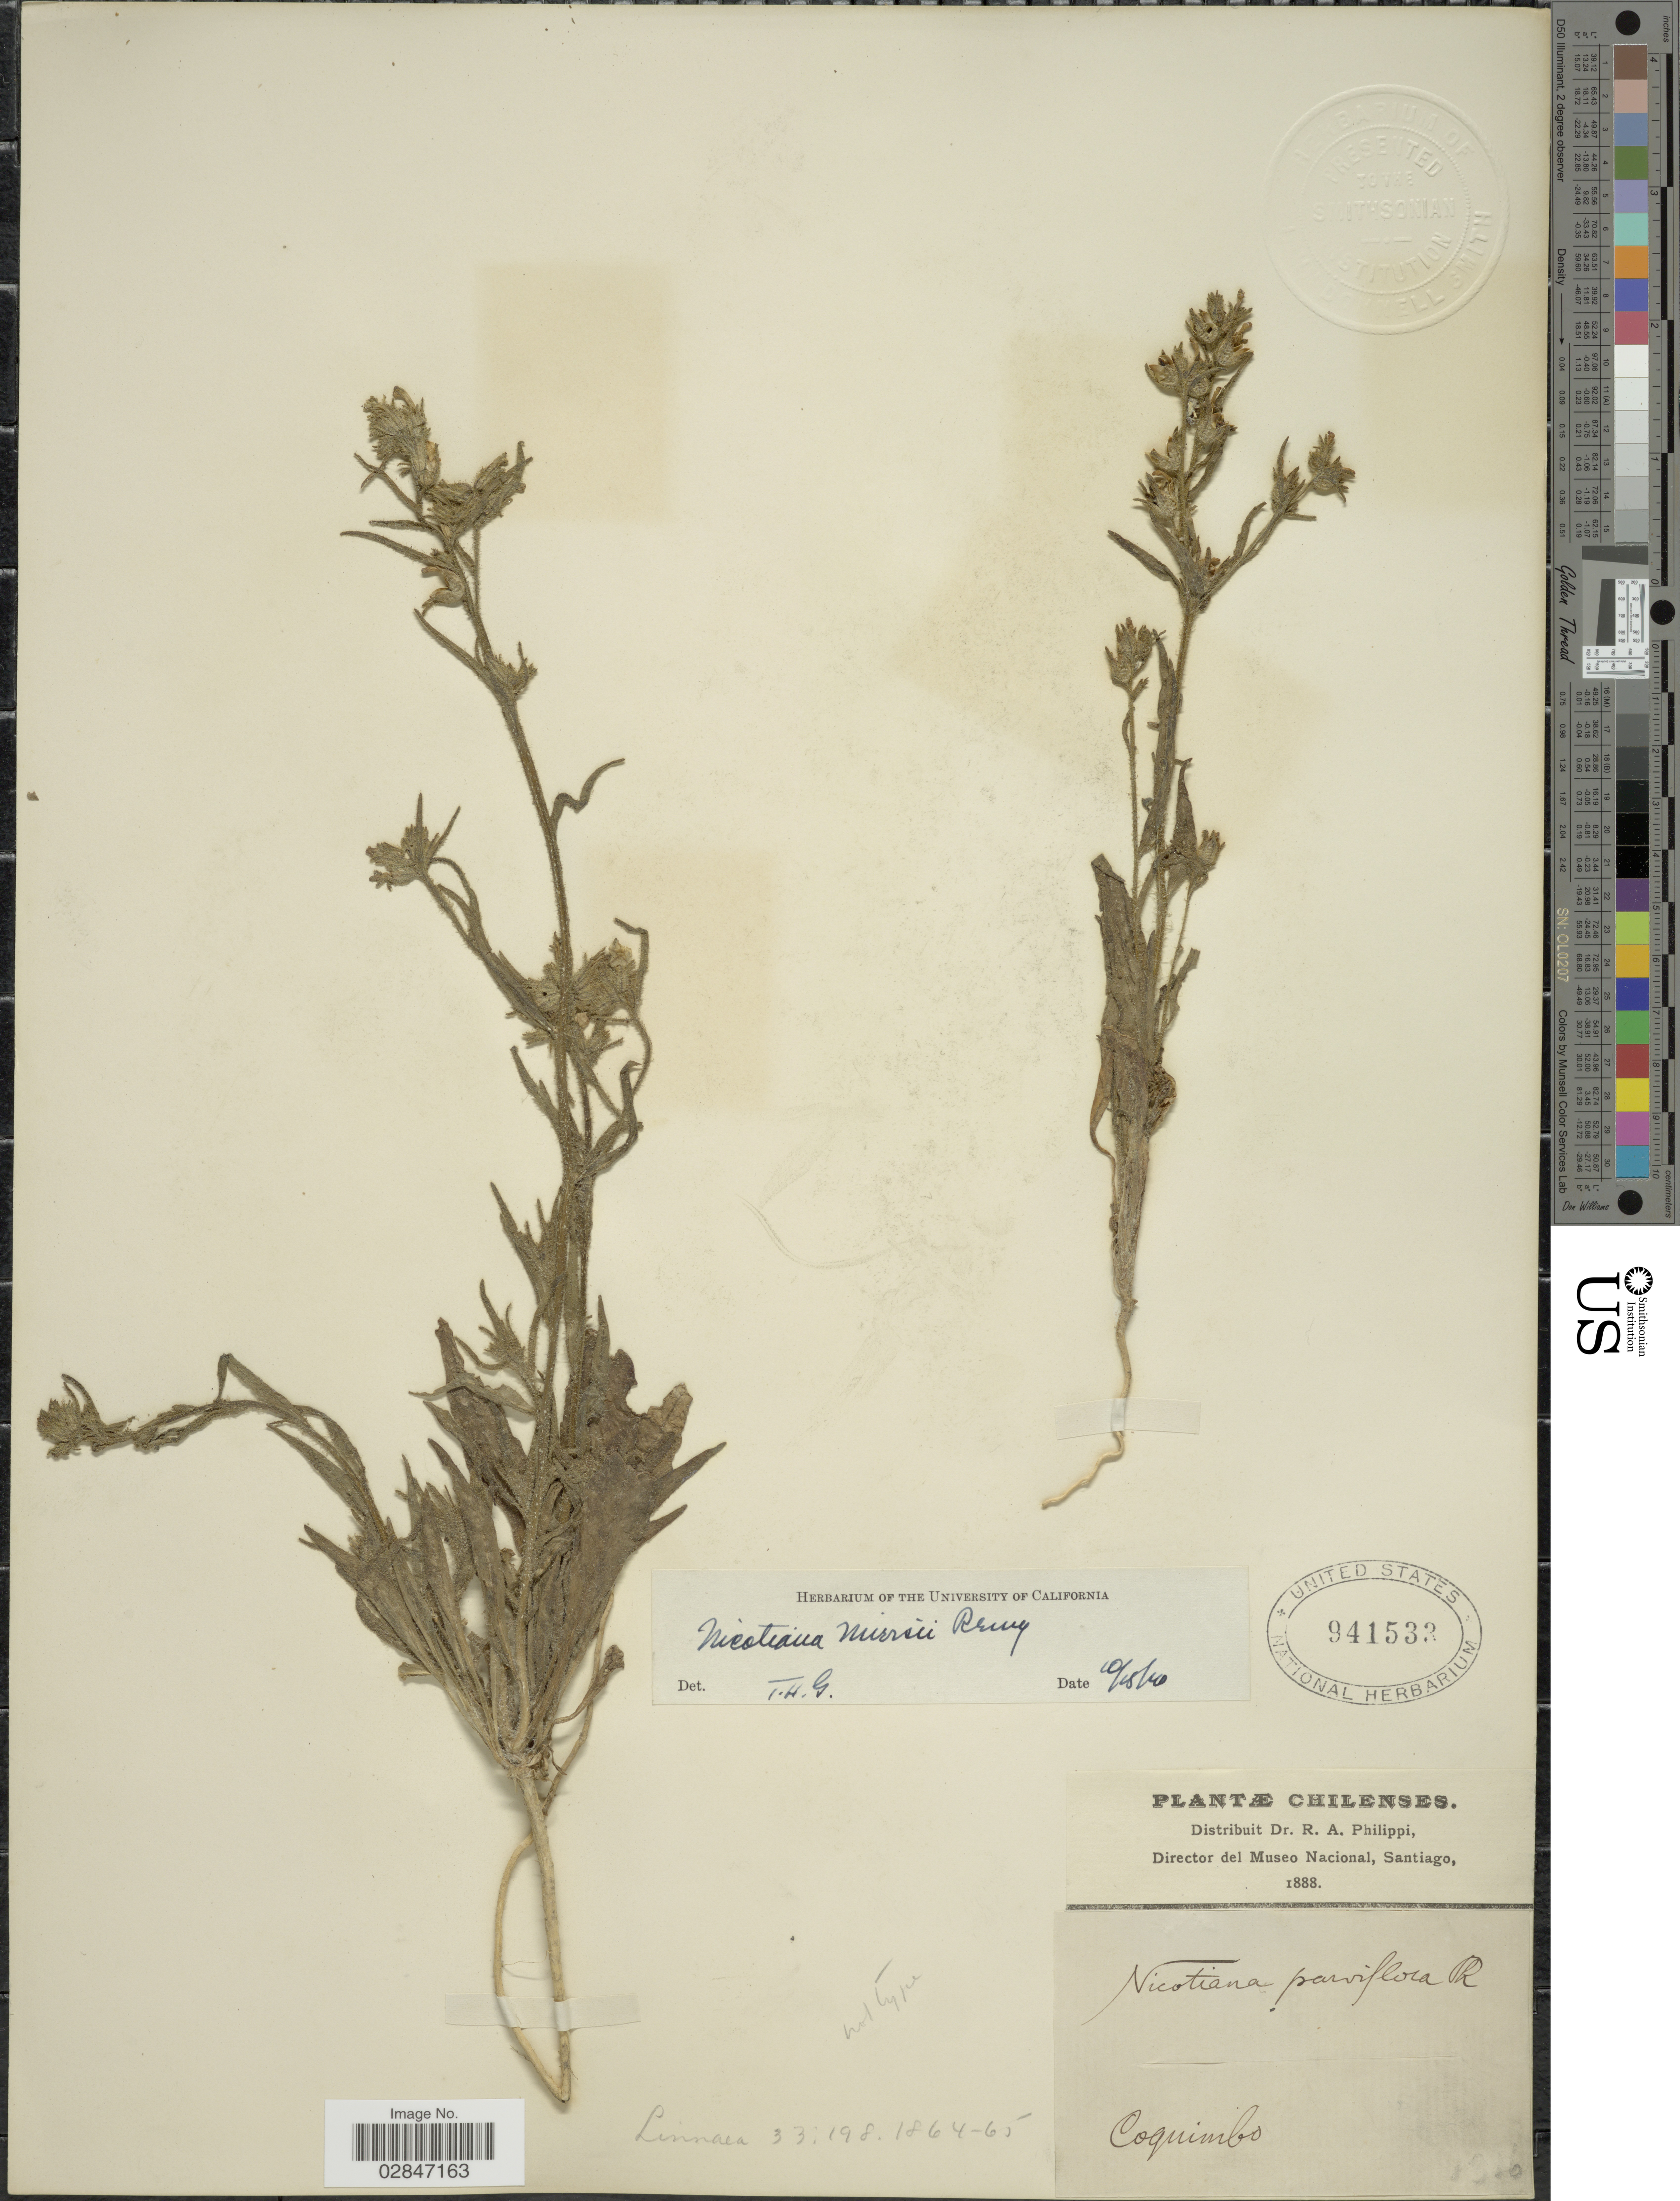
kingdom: Plantae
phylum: Tracheophyta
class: Magnoliopsida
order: Solanales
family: Solanaceae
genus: Nicotiana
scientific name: Nicotiana miersii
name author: J. Rémy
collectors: R. A. Philippi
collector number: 1320*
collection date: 1888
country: Chile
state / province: Coquimbo (IV)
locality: Chilenses, Coquimbo.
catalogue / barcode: US 941533